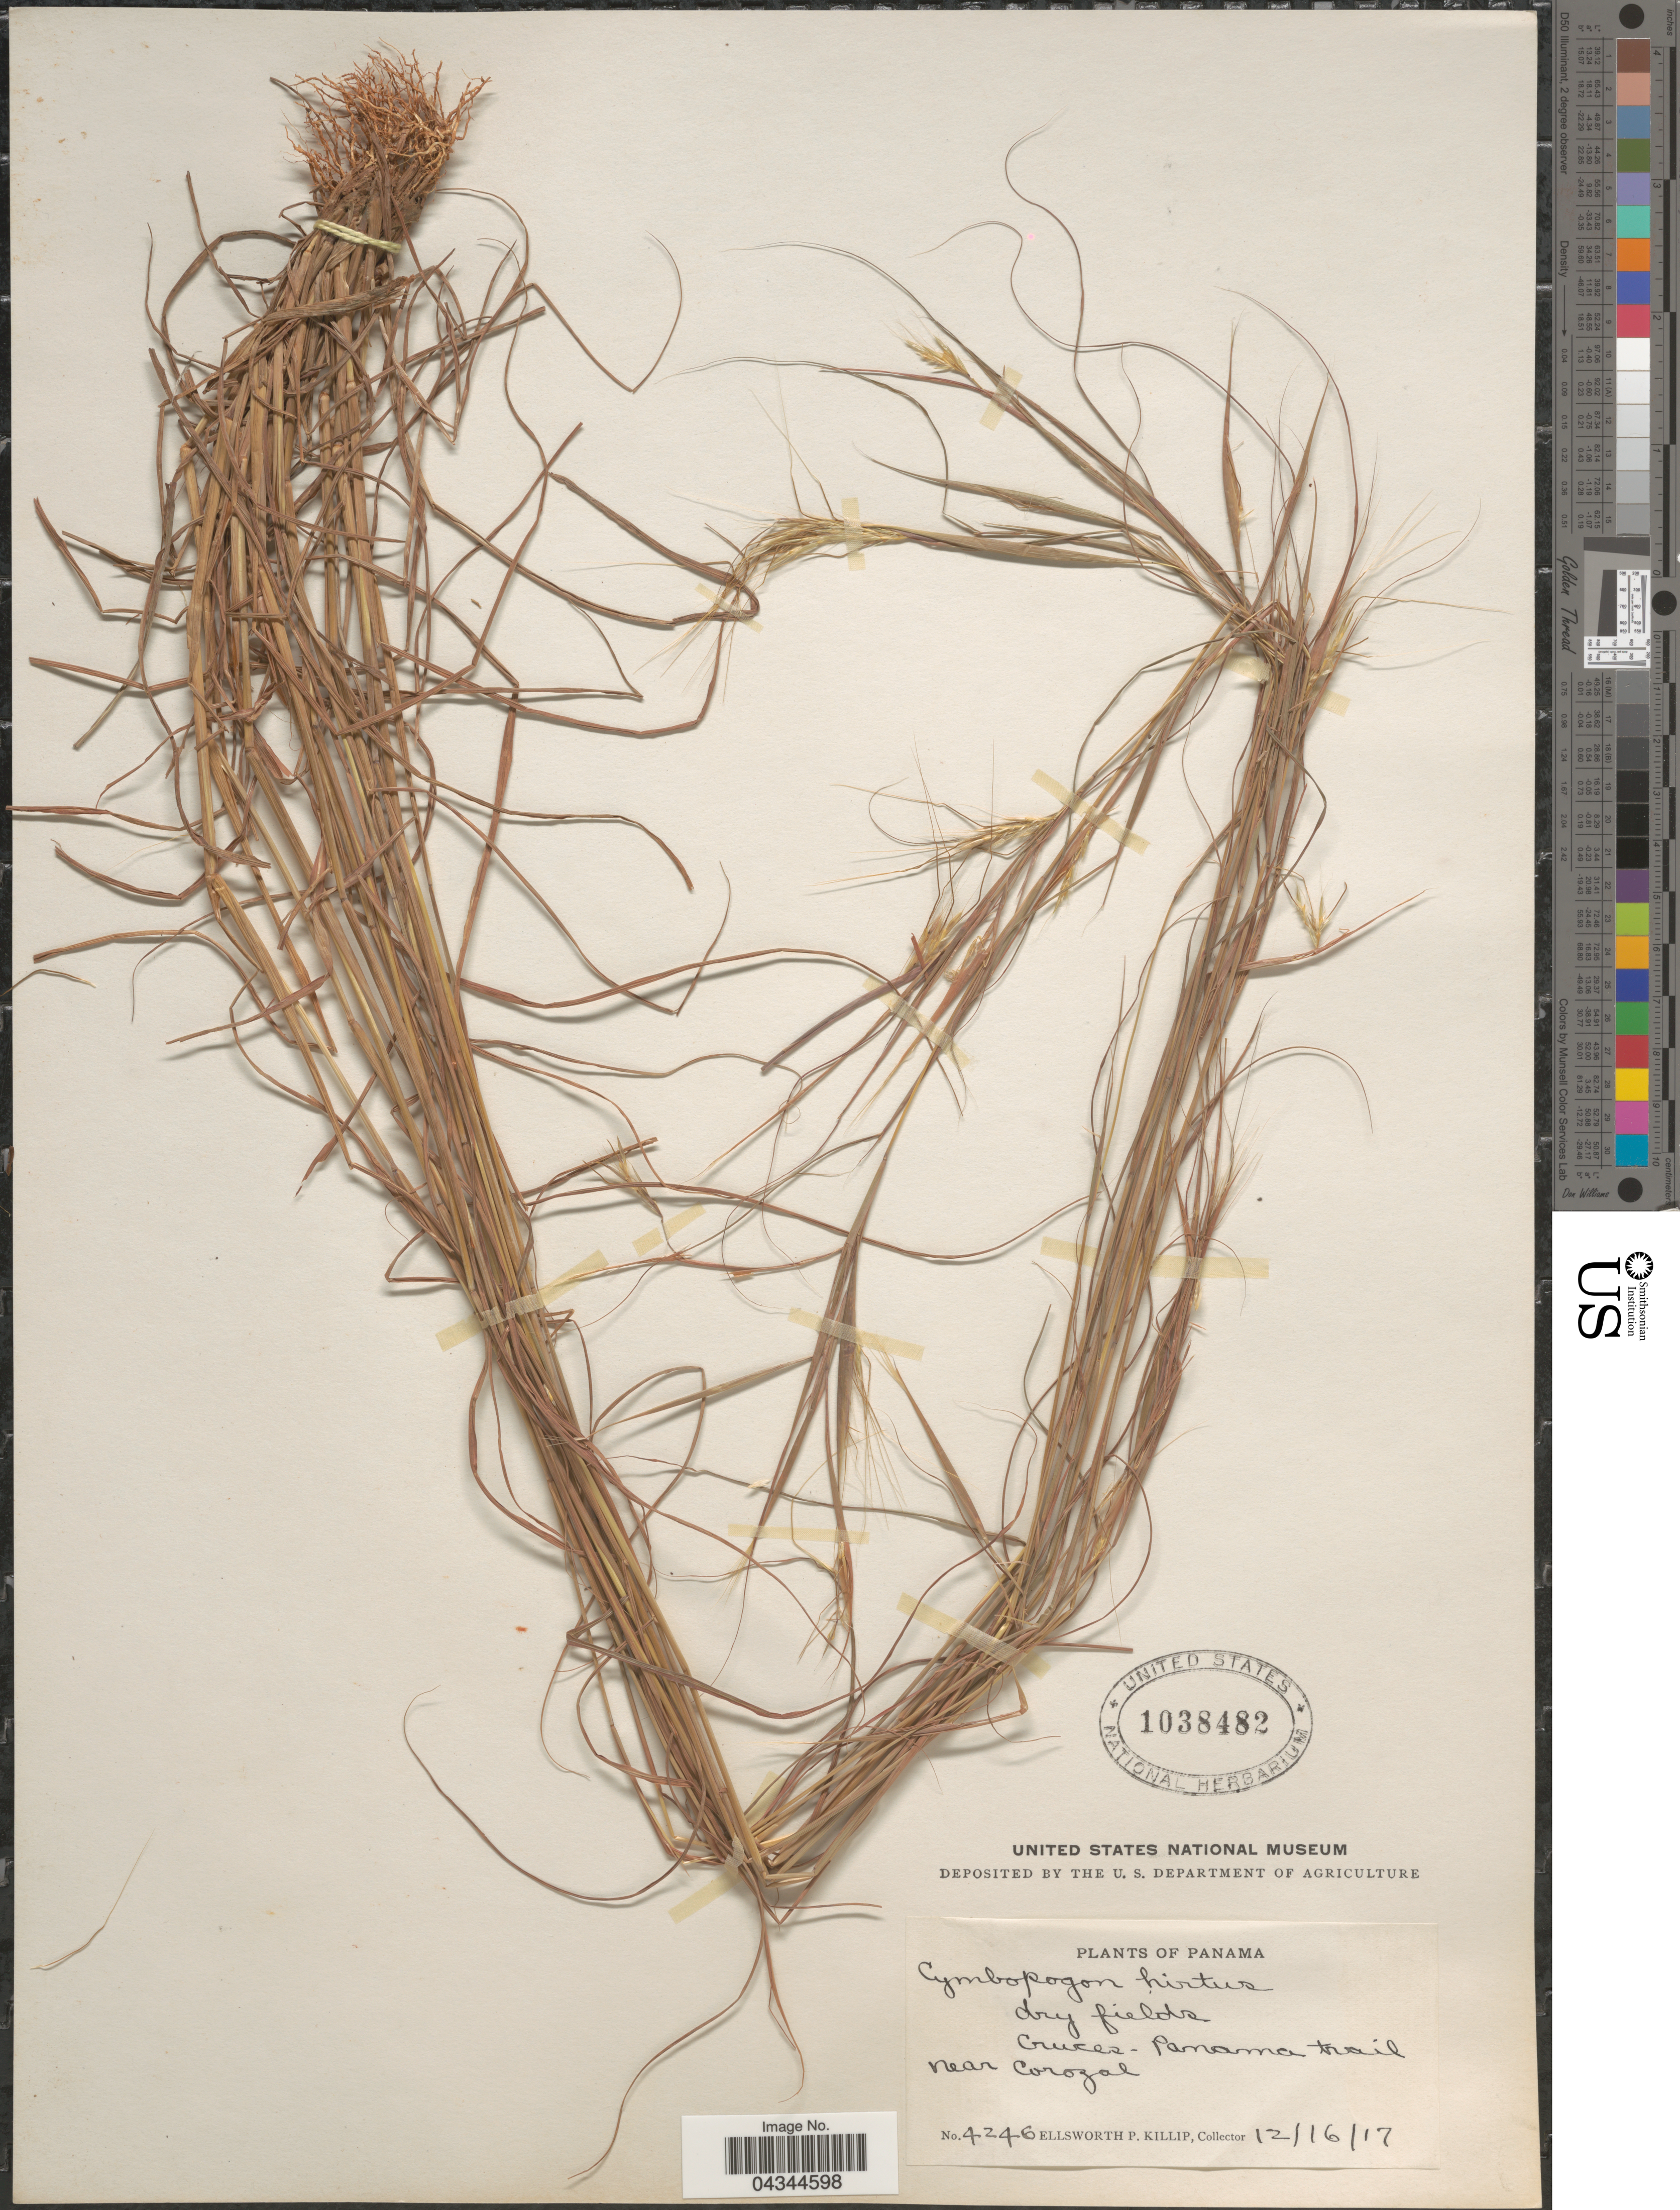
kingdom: Plantae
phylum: Tracheophyta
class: Liliopsida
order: Poales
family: Poaceae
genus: Andropogon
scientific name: Andropogon angustatus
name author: (J. Presl) Steud.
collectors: E. P. Killip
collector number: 4246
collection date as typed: Transcribed d/m/y: 16/12/17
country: Panama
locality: Cruces-Panama trail near Corozal.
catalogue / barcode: US 1038482